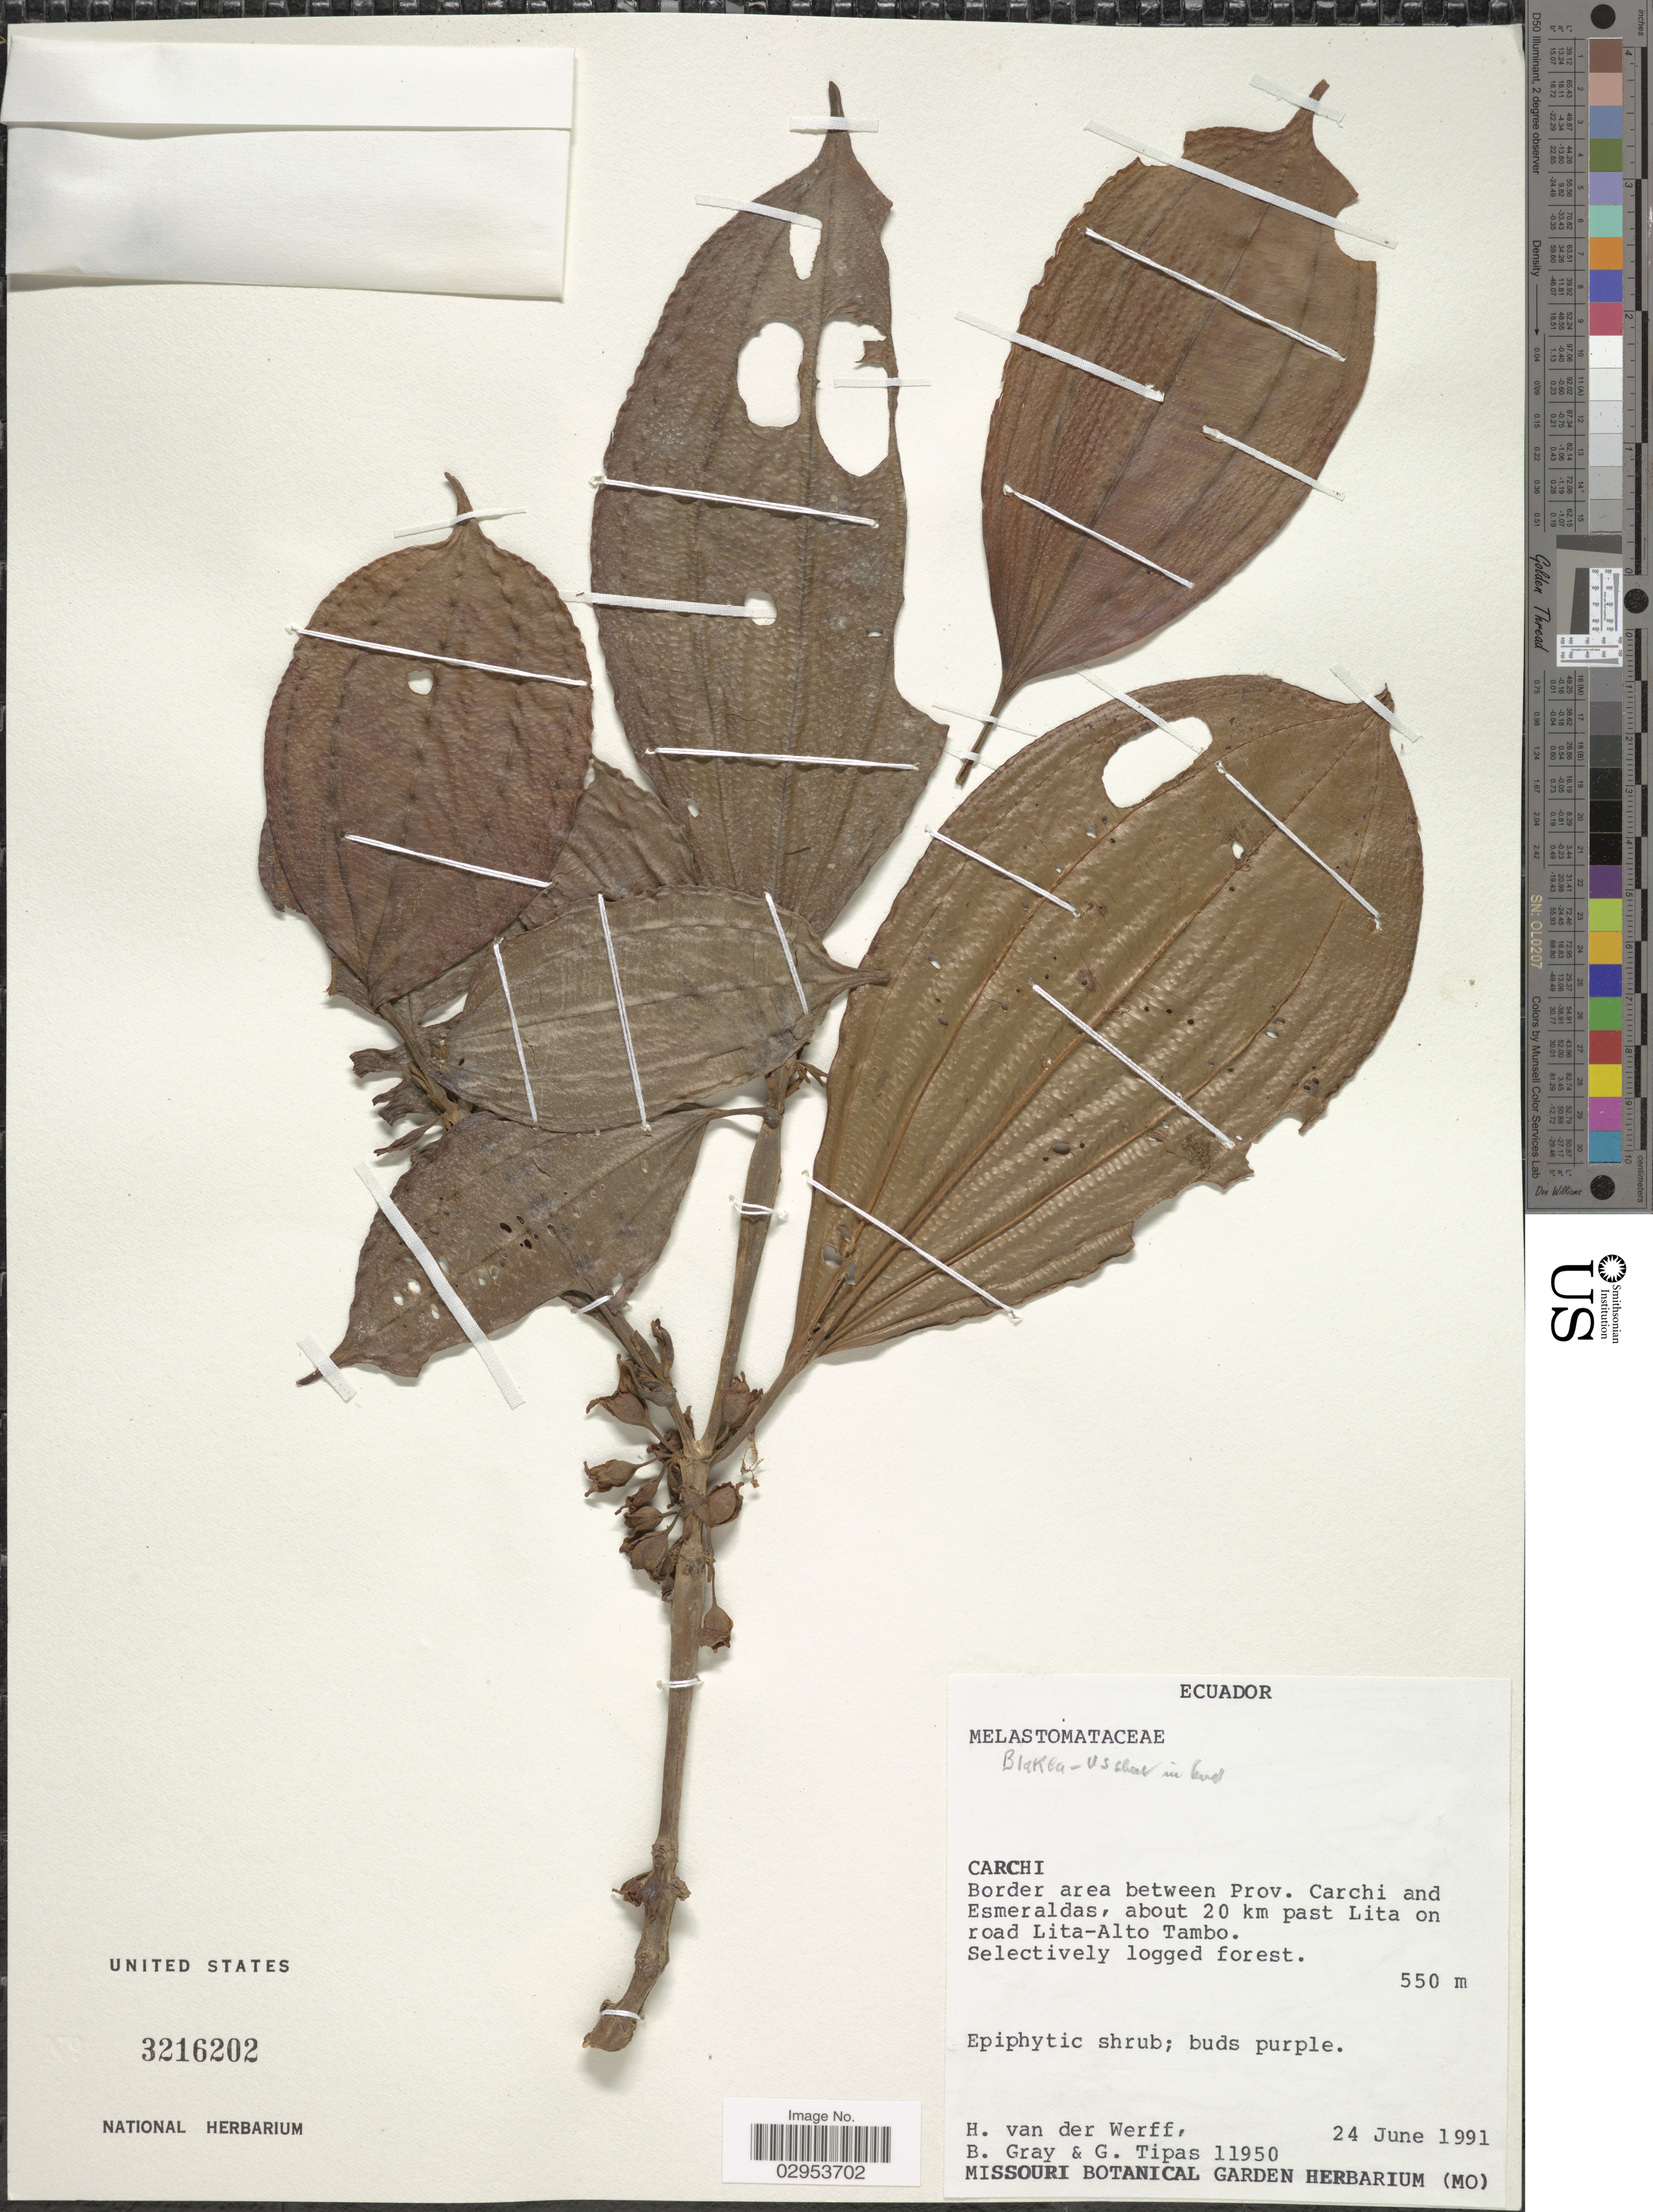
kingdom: Plantae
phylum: Tracheophyta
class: Magnoliopsida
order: Myrtales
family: Melastomataceae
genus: Blakea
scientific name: Blakea sp.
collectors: H. van der Werff, B. Gray & G. Tipas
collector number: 11950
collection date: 1991-06-24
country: Ecuador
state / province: Carchi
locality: Border area between Prov. Carchi and Esmeraldas, about 20 km past Lita on road Lita-Alto Tambo.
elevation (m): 550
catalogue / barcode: US 3216202